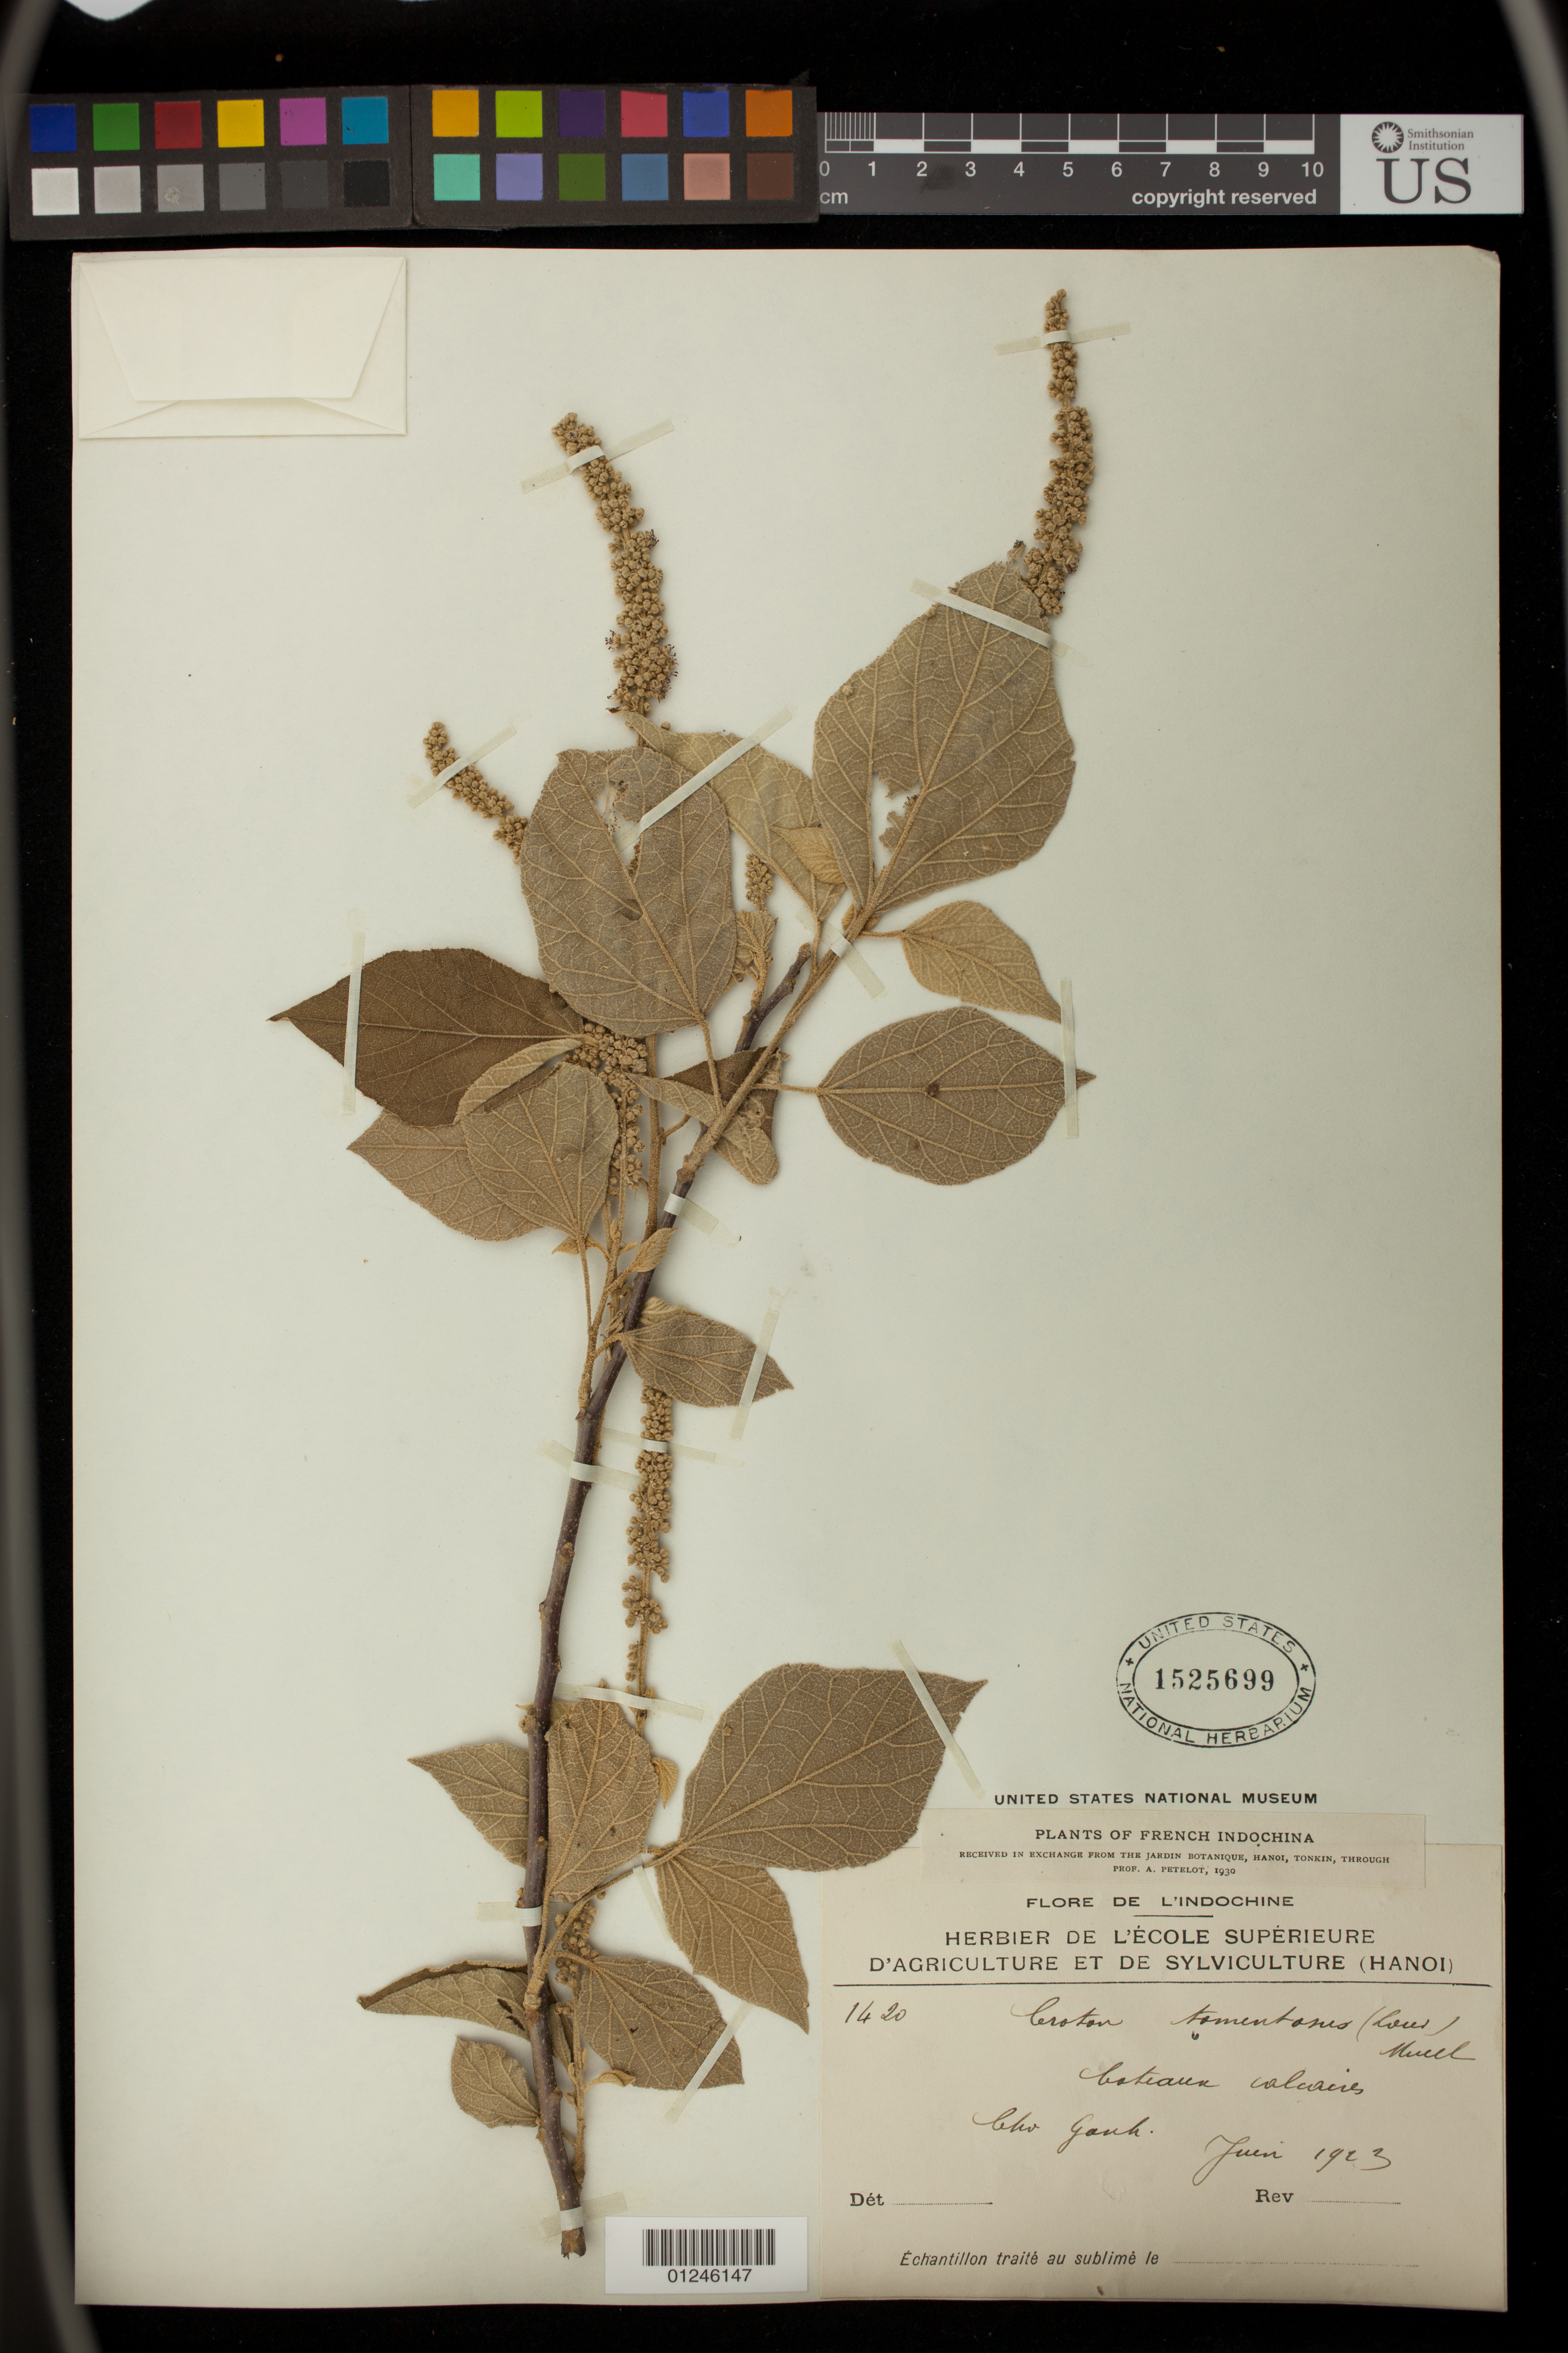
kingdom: Plantae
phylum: Tracheophyta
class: Magnoliopsida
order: Malpighiales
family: Euphorbiaceae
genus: Croton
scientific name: Croton tomentosus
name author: (Lour.) Müll. Arg.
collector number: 1420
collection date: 1923-06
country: Vietnam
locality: Cho Ganh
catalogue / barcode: US 1525699